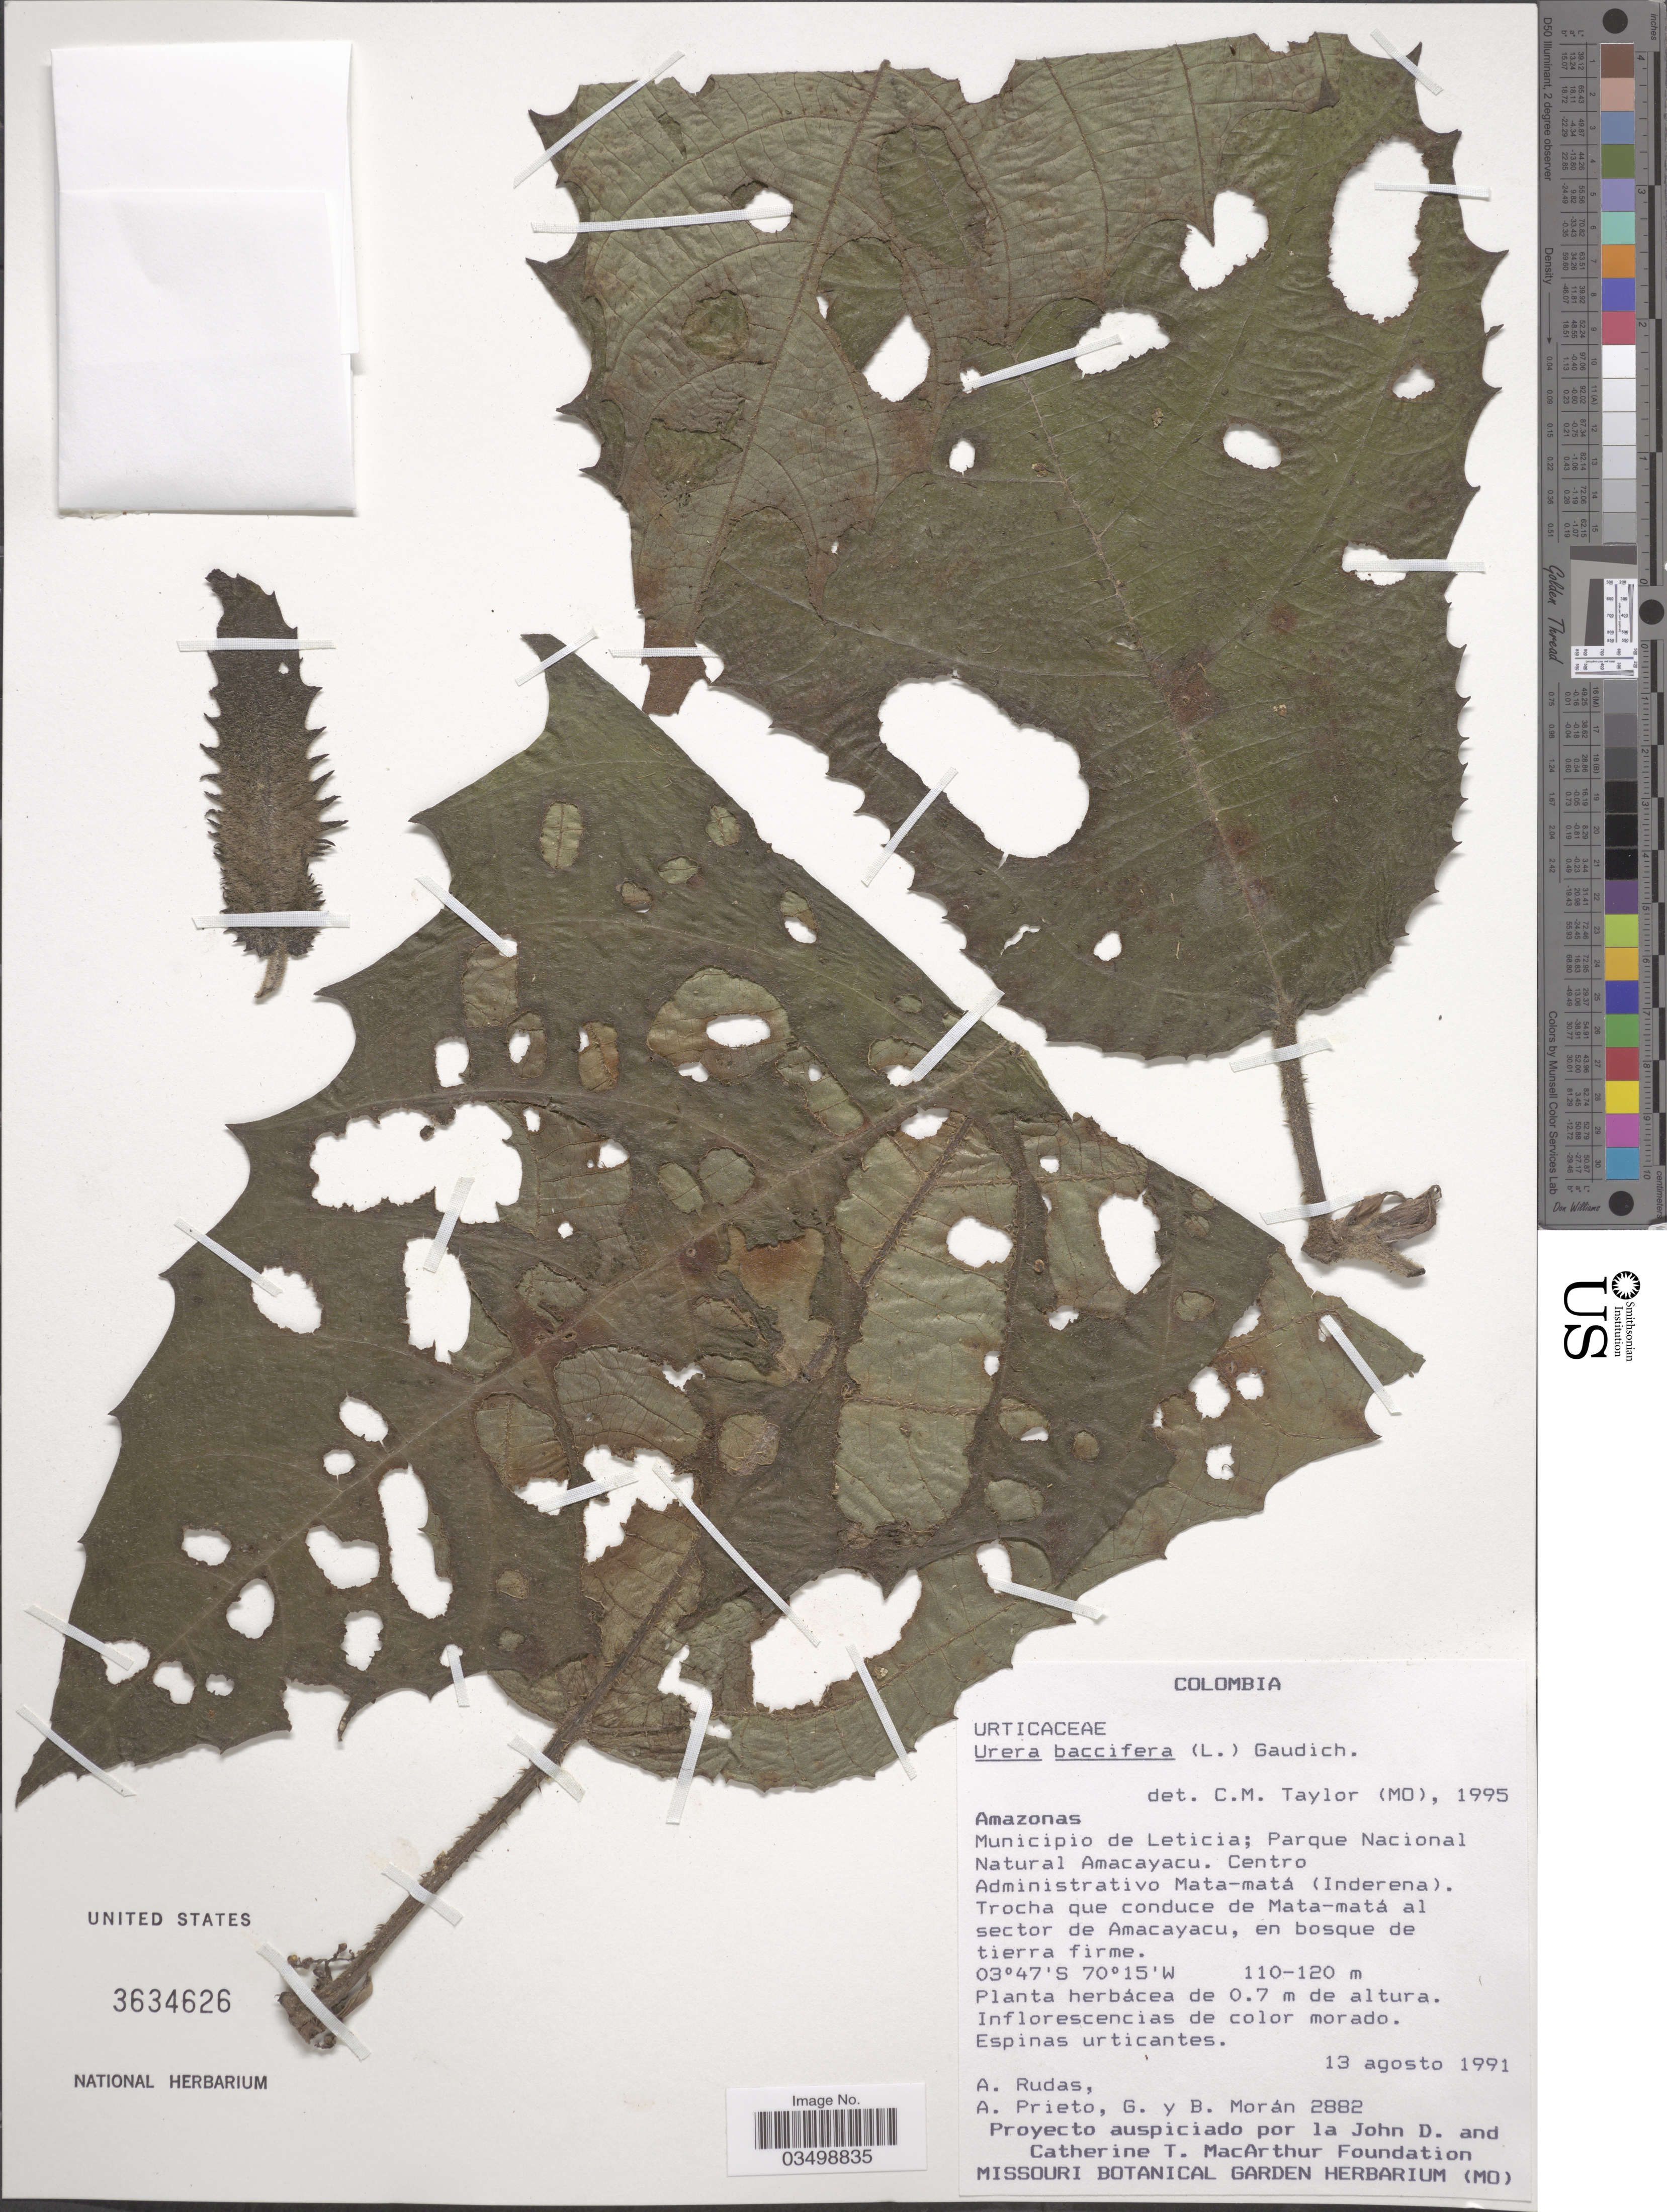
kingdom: Plantae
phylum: Tracheophyta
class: Magnoliopsida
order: Rosales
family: Urticaceae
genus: Urera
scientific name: Urera baccifera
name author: (L.) Gaudich. ex Wedd.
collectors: A. Rudas, A. Prieto, G. Moran & B. Moran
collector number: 2882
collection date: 1991-08-13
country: Colombia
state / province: Amazônas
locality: Municipio de Leticia; Parque Nacional Natural Amacayacu. Centro Administrativo Mata-matá (Inderena). Trocha que conduce de Mata-matá al sector de Amacayacu, en bosque de tierra firme.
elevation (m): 110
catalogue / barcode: US 3634626